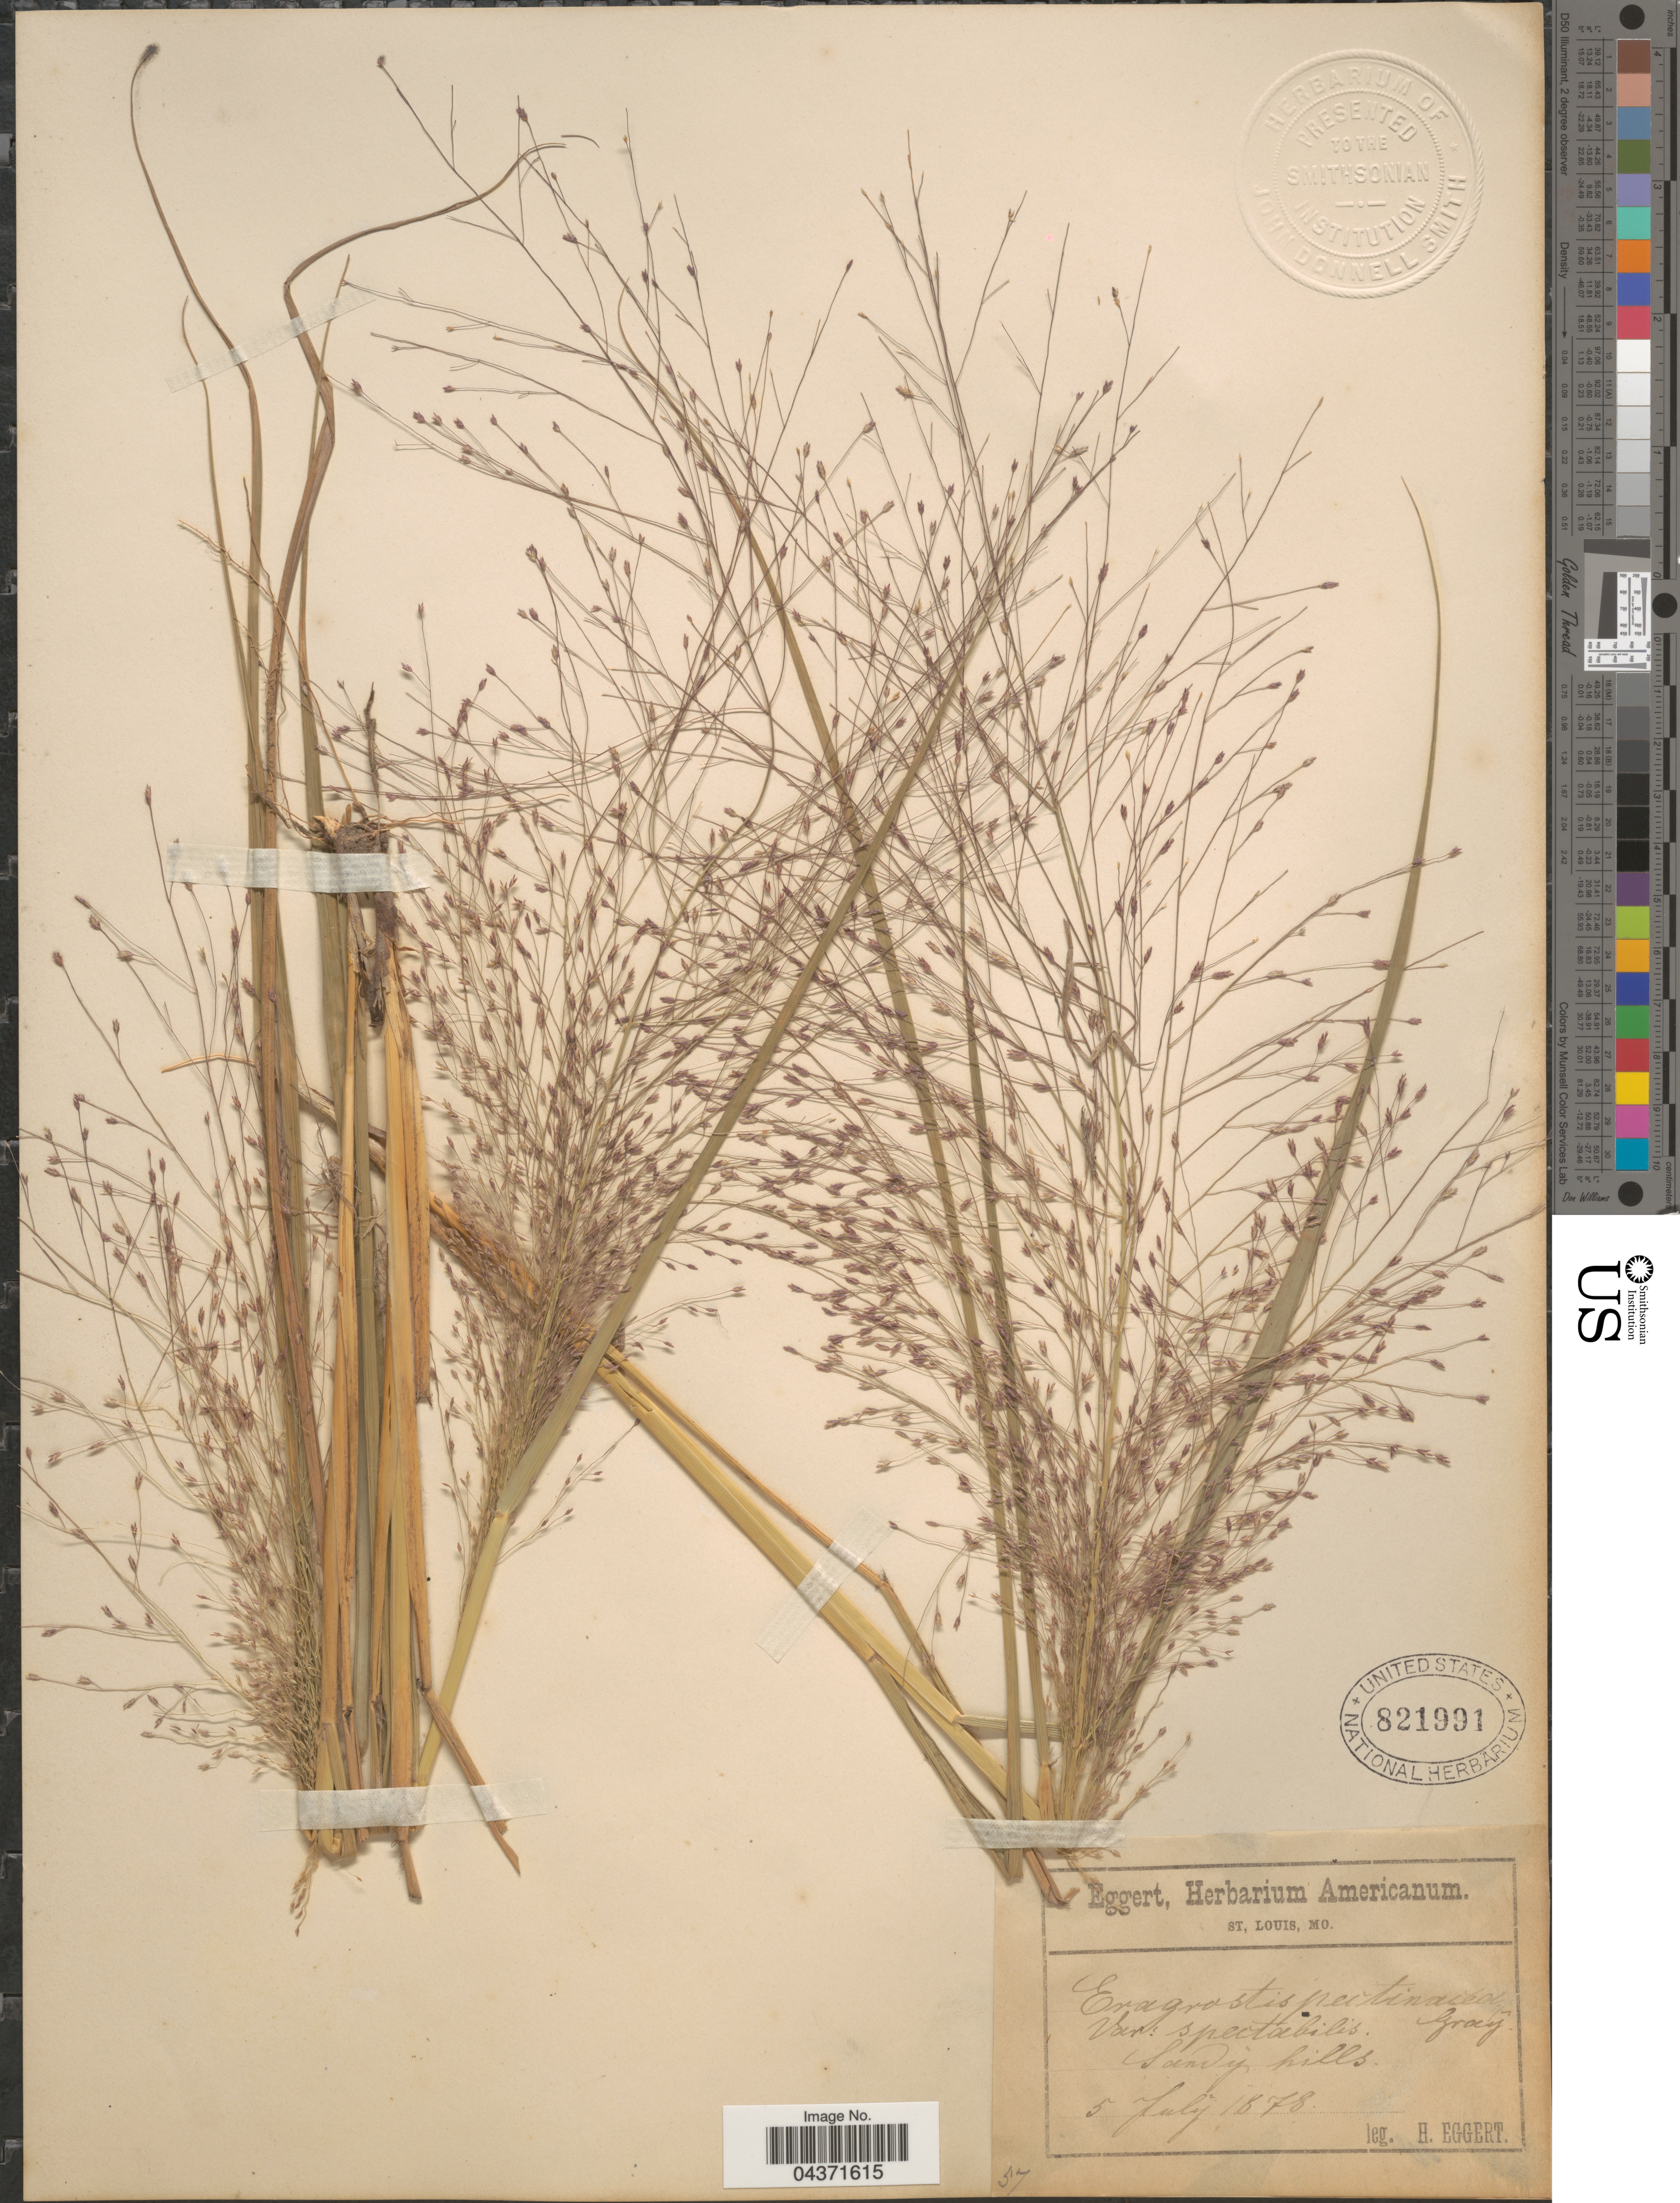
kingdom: Plantae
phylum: Tracheophyta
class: Liliopsida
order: Poales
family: Poaceae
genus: Eragrostis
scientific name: Eragrostis spectabilis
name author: (Pursh) Steud.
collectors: H. Eggert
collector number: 57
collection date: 1878-07-05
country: United States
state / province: Missouri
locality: St. Louis. Sandy hills.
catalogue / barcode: US 821991